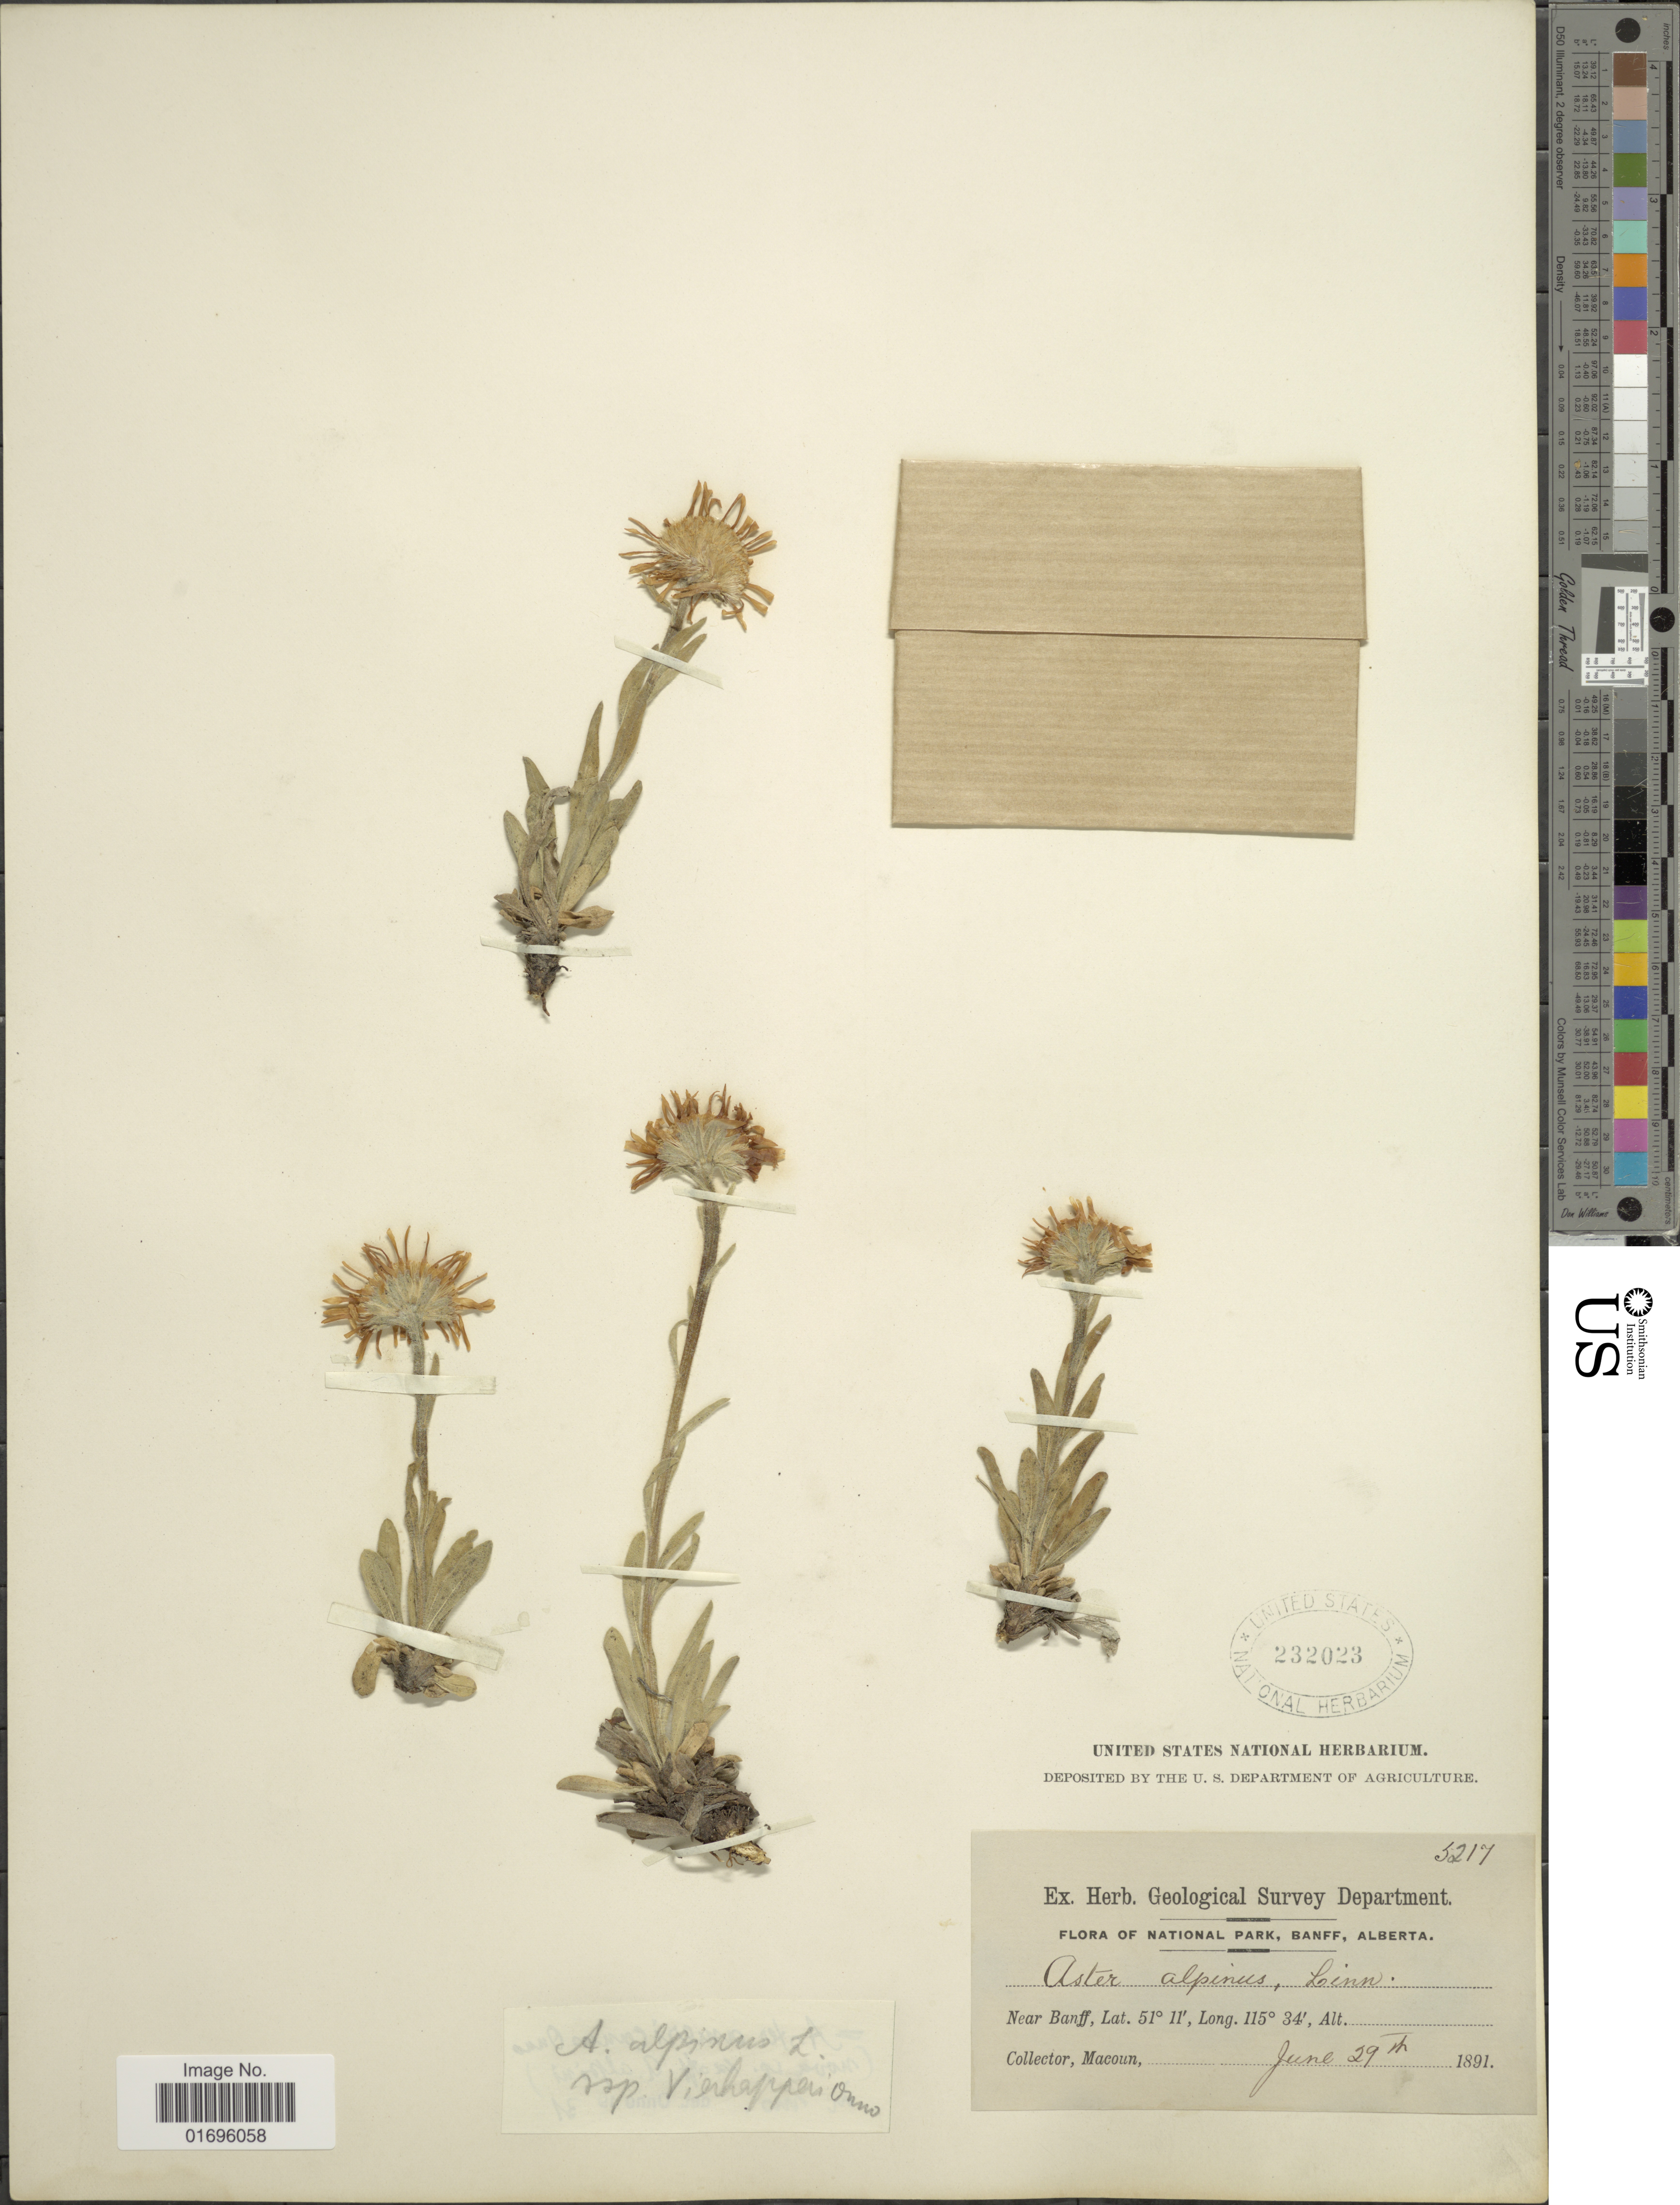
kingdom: Plantae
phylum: Tracheophyta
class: Magnoliopsida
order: Asterales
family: Asteraceae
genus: Aster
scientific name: Aster alpinus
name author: L.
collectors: -- Macoun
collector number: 5217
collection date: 1891-06-29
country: Canada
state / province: Alberta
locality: National Park, Banff, Alberta. Near Banff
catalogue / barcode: US 232023